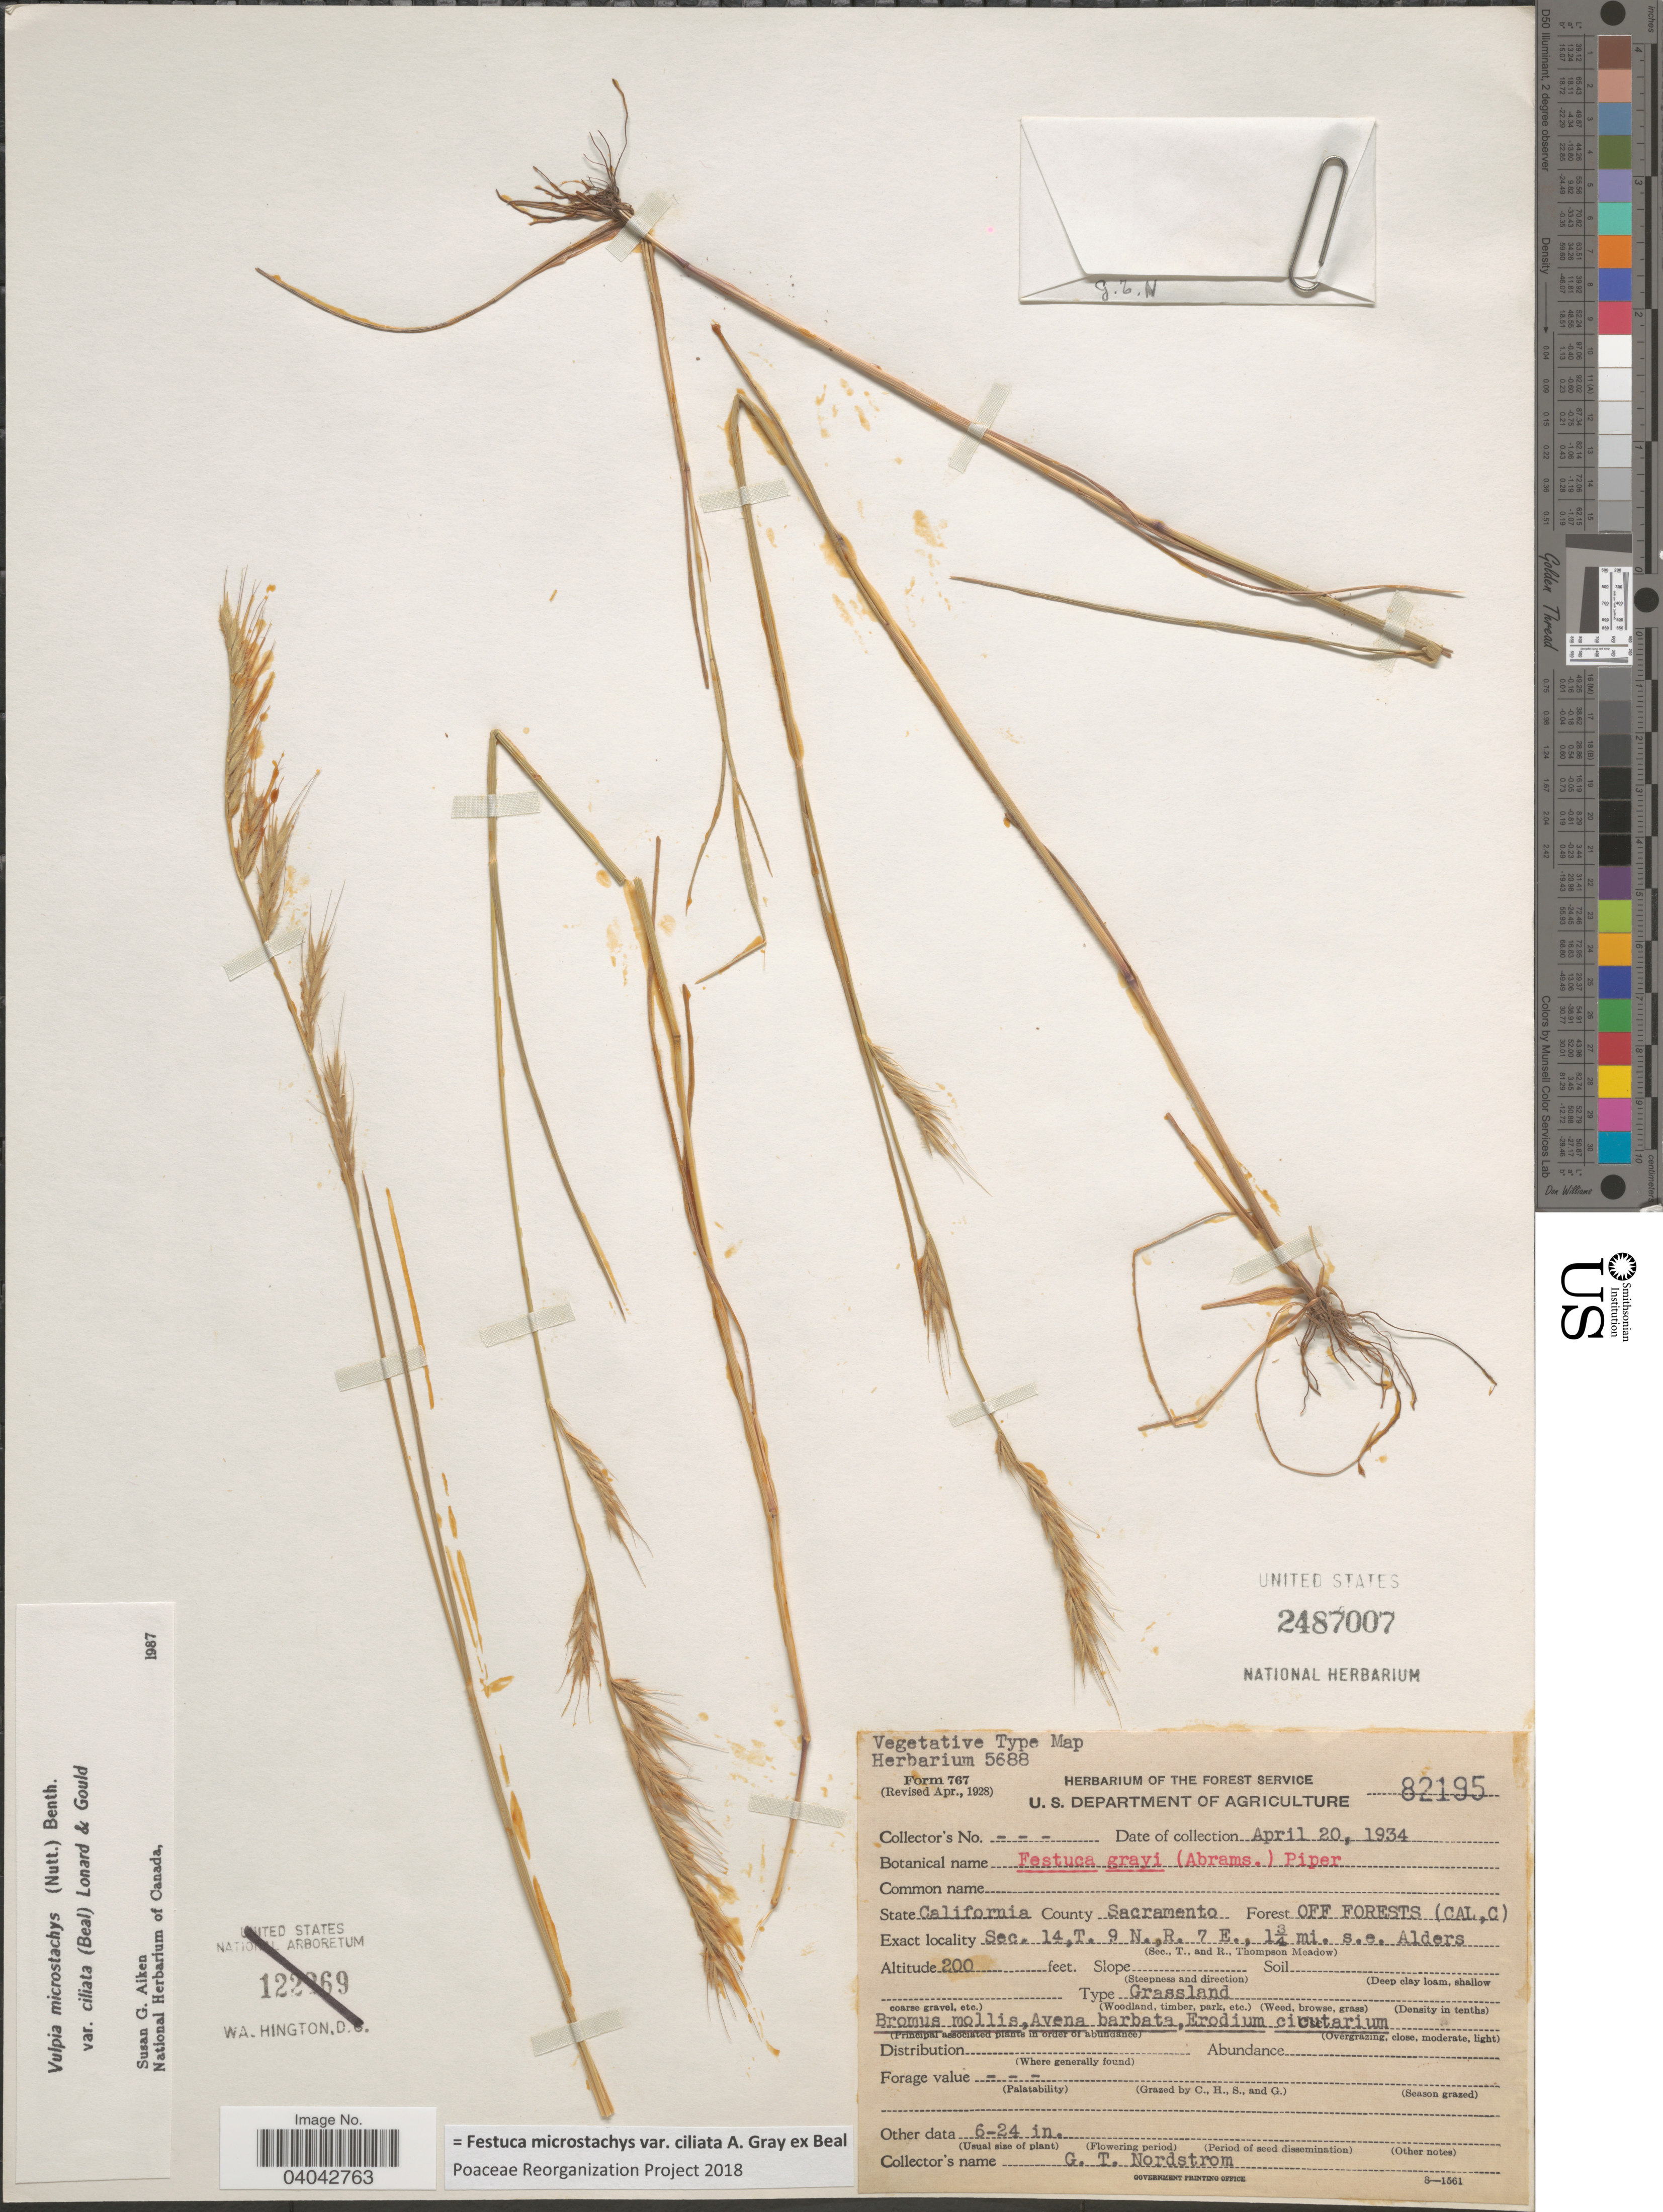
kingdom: Plantae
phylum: Tracheophyta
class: Liliopsida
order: Poales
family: Poaceae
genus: Festuca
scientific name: Festuca microstachys var. ciliata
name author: A. Gray ex W.J. Beal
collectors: G. Nordstrom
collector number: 82195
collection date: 1934-04-20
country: United States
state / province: California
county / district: Sacramento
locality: County Sacramento. Forest Off Forests (Cal, C). Sec. 14, T. 9N., R. 7E., 1¾ mi. s.e. Alders.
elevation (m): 61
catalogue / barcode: US 2487007